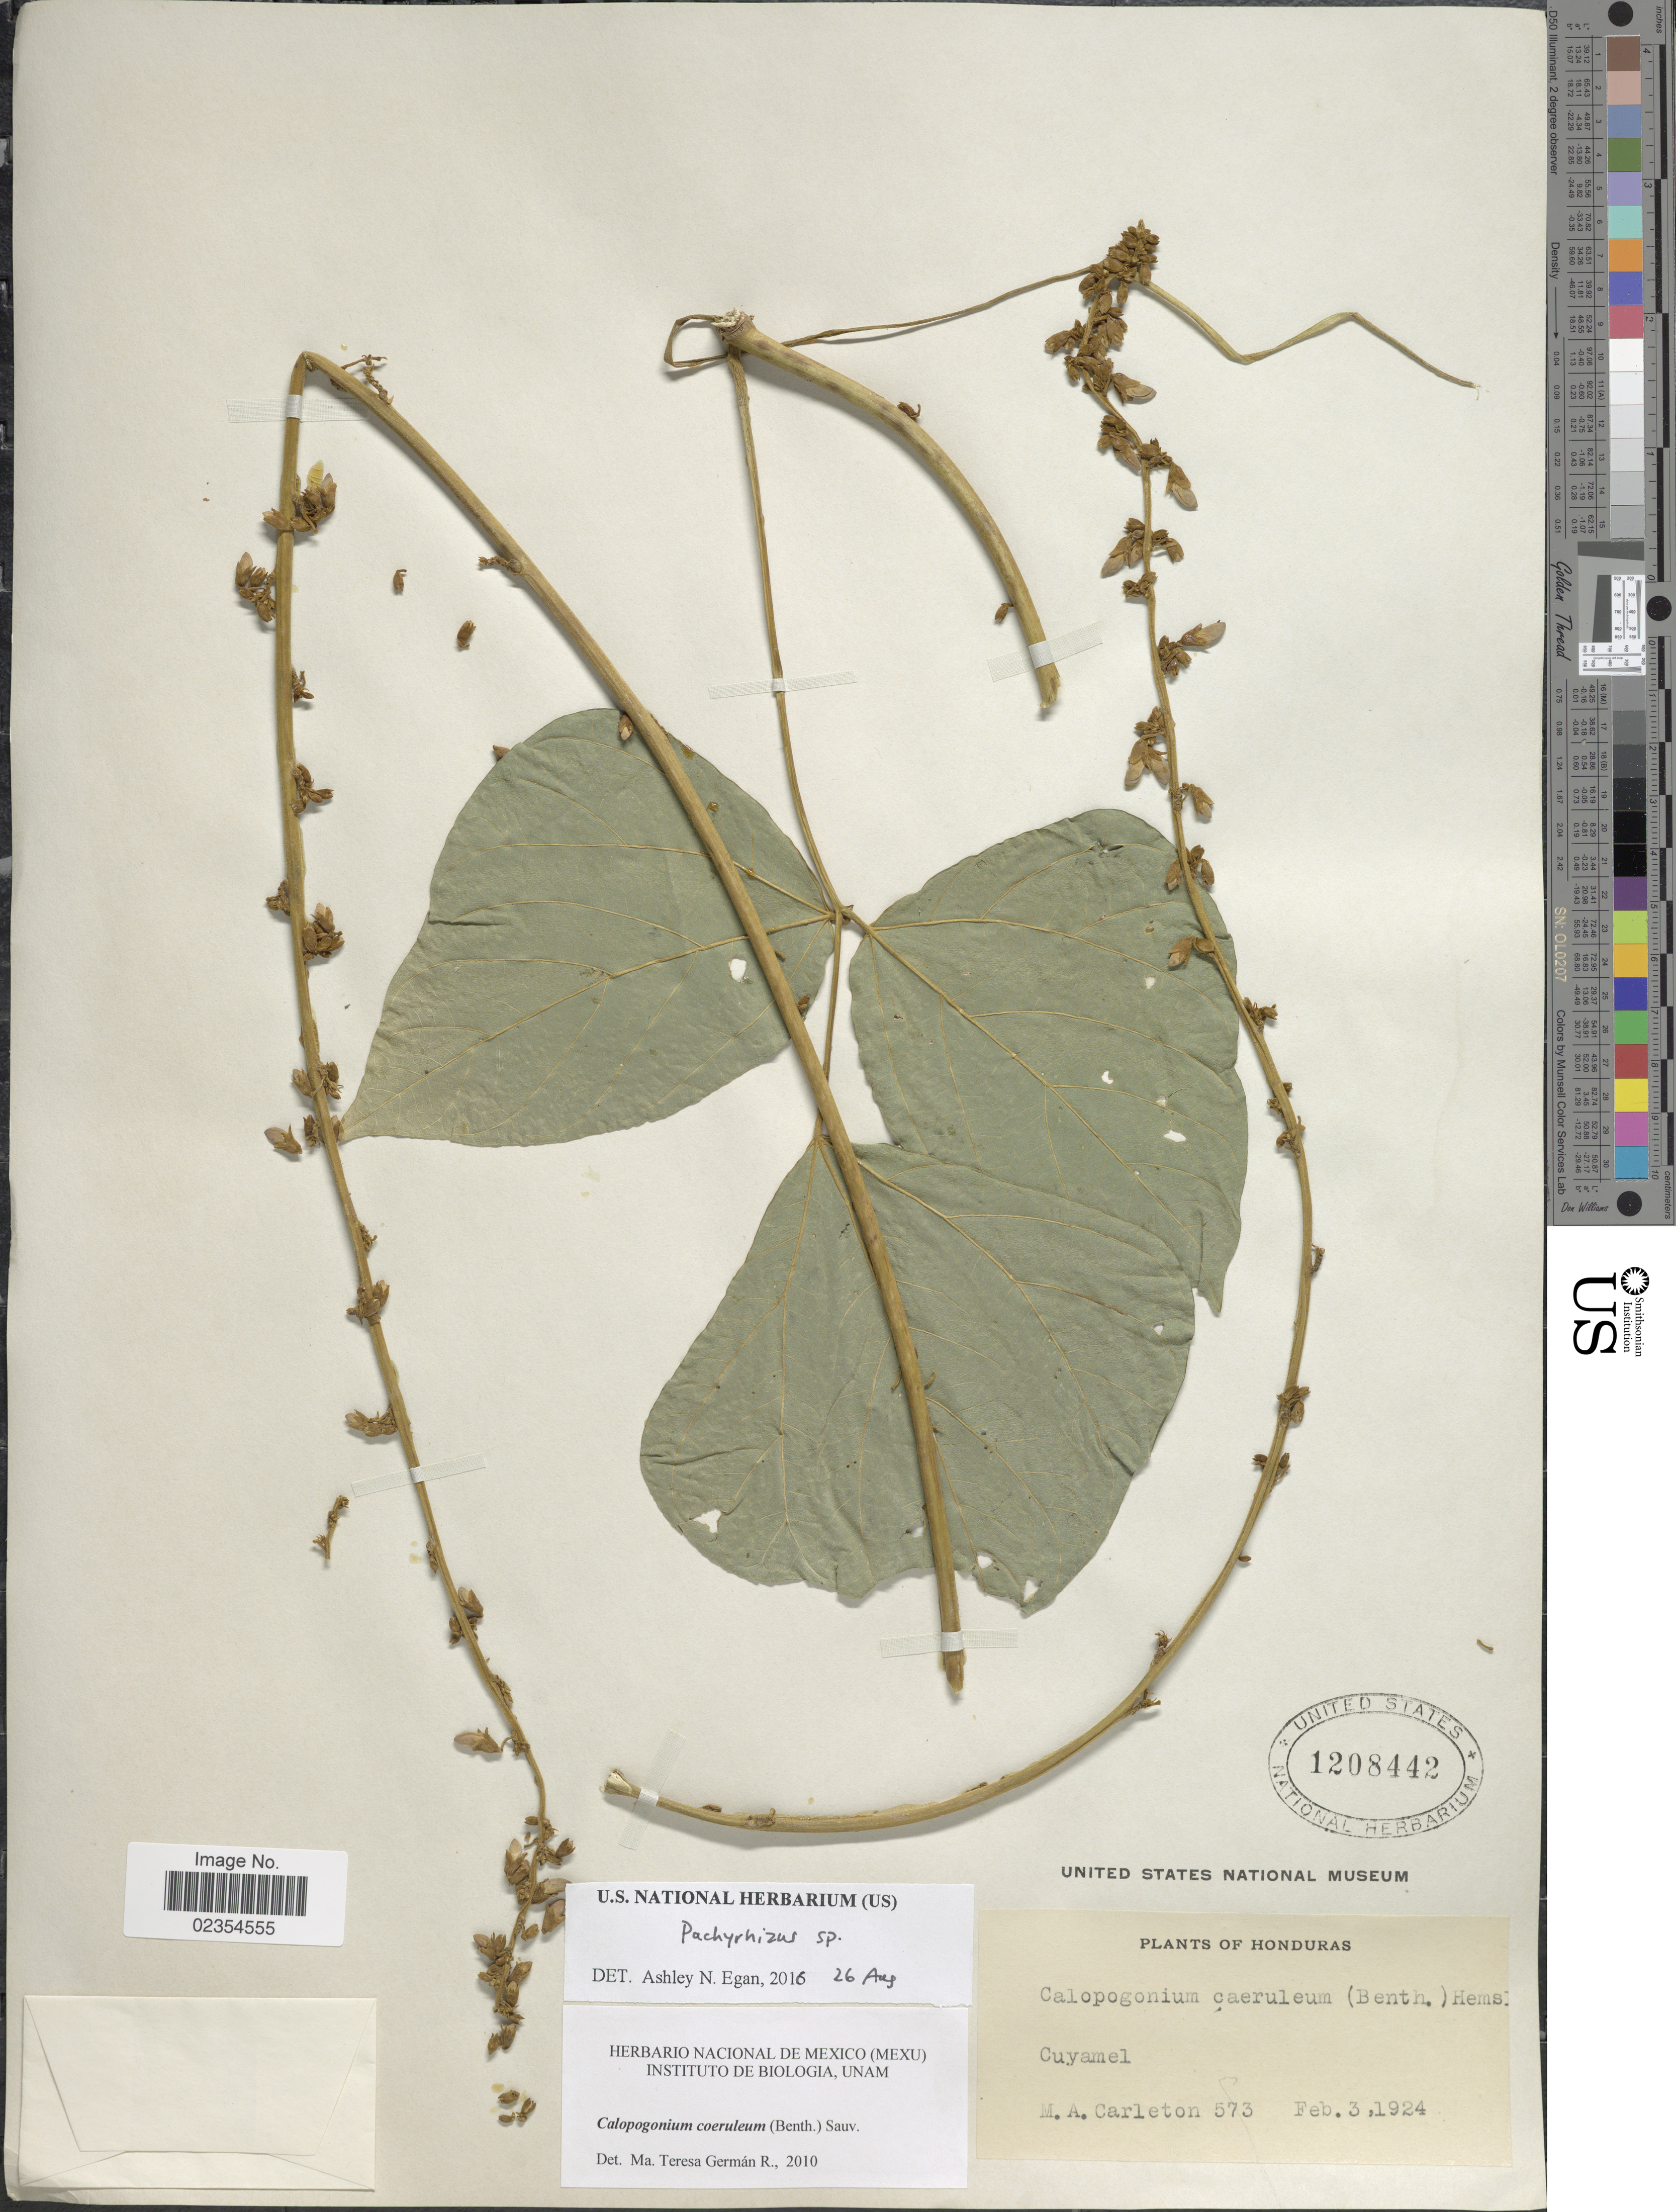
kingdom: Plantae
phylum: Tracheophyta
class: Magnoliopsida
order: Fabales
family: Fabaceae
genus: Pachyrhizus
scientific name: Pachyrhizus sp.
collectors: M. A. Carleton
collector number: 573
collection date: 1924-02-03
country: Honduras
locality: Cuyamel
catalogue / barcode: US 1208442